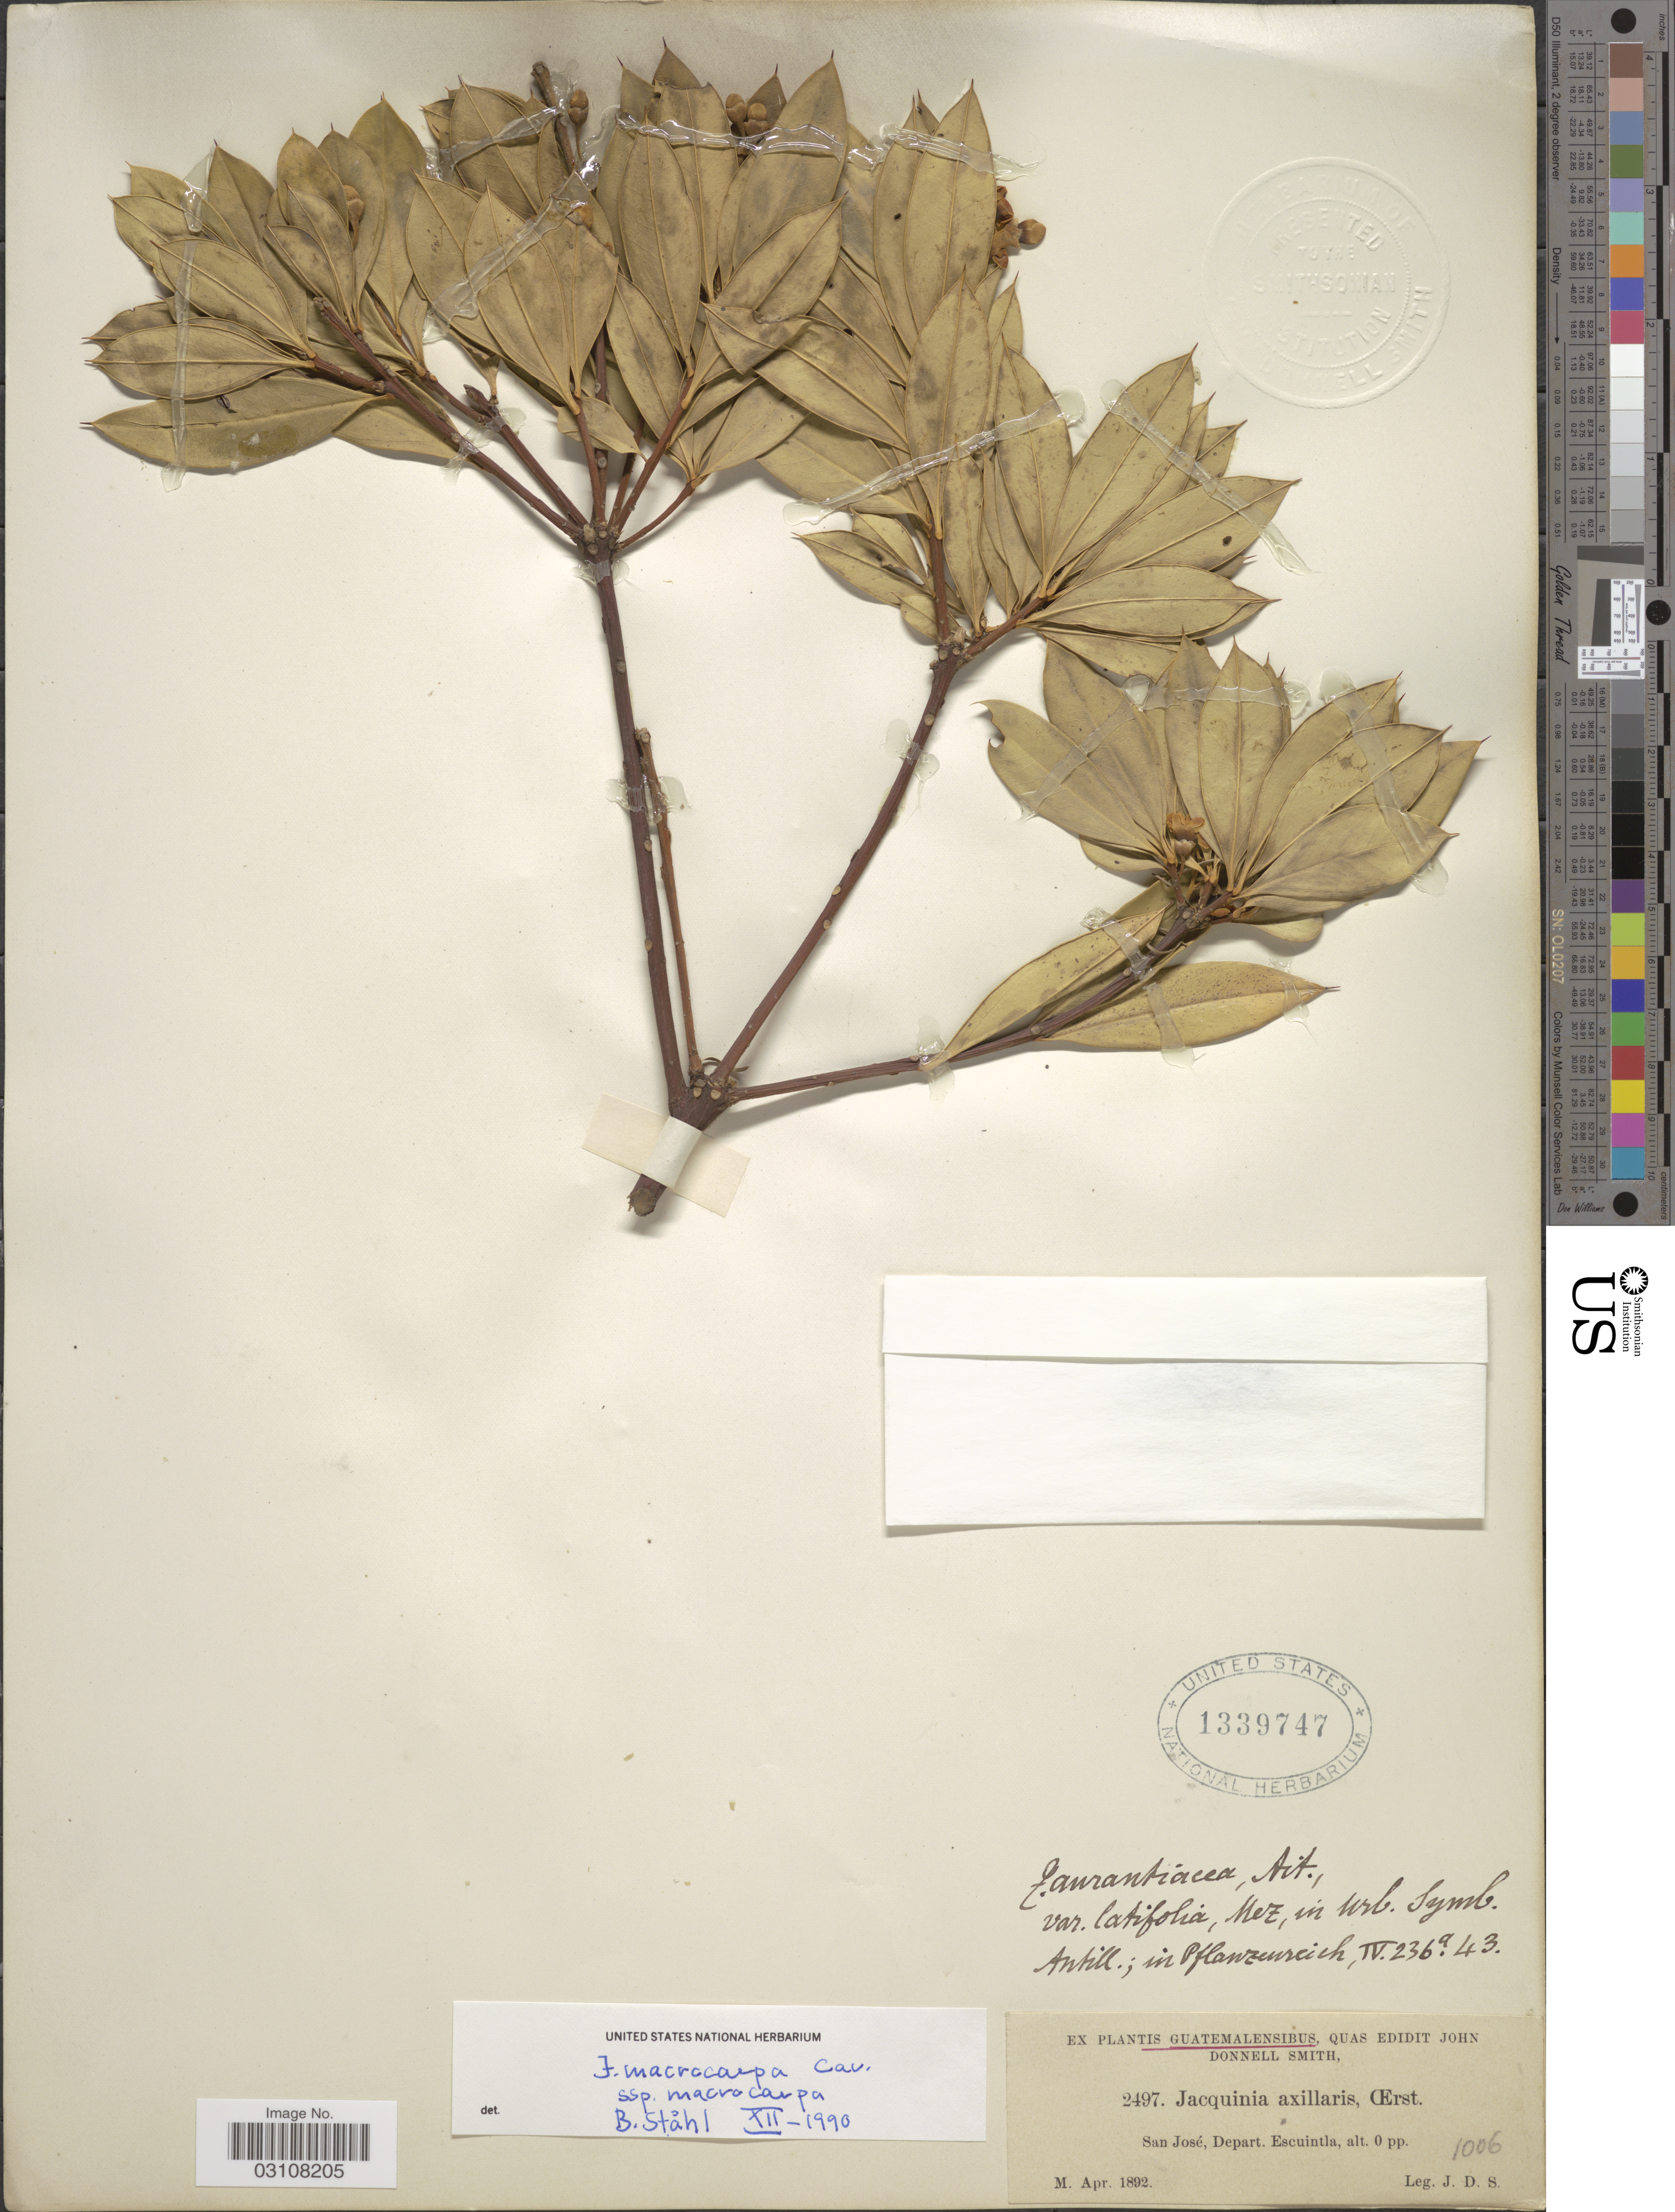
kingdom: Plantae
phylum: Tracheophyta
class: Magnoliopsida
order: Ericales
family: Primulaceae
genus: Jacquinia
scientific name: Jacquinia macrocarpa subsp. macrocarpa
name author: Cav.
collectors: J. Donnell Smith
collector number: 2497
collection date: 1892-04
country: Guatemala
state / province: Escuintla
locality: San José, Depart. Escuintla.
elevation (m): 0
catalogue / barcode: US 1339747